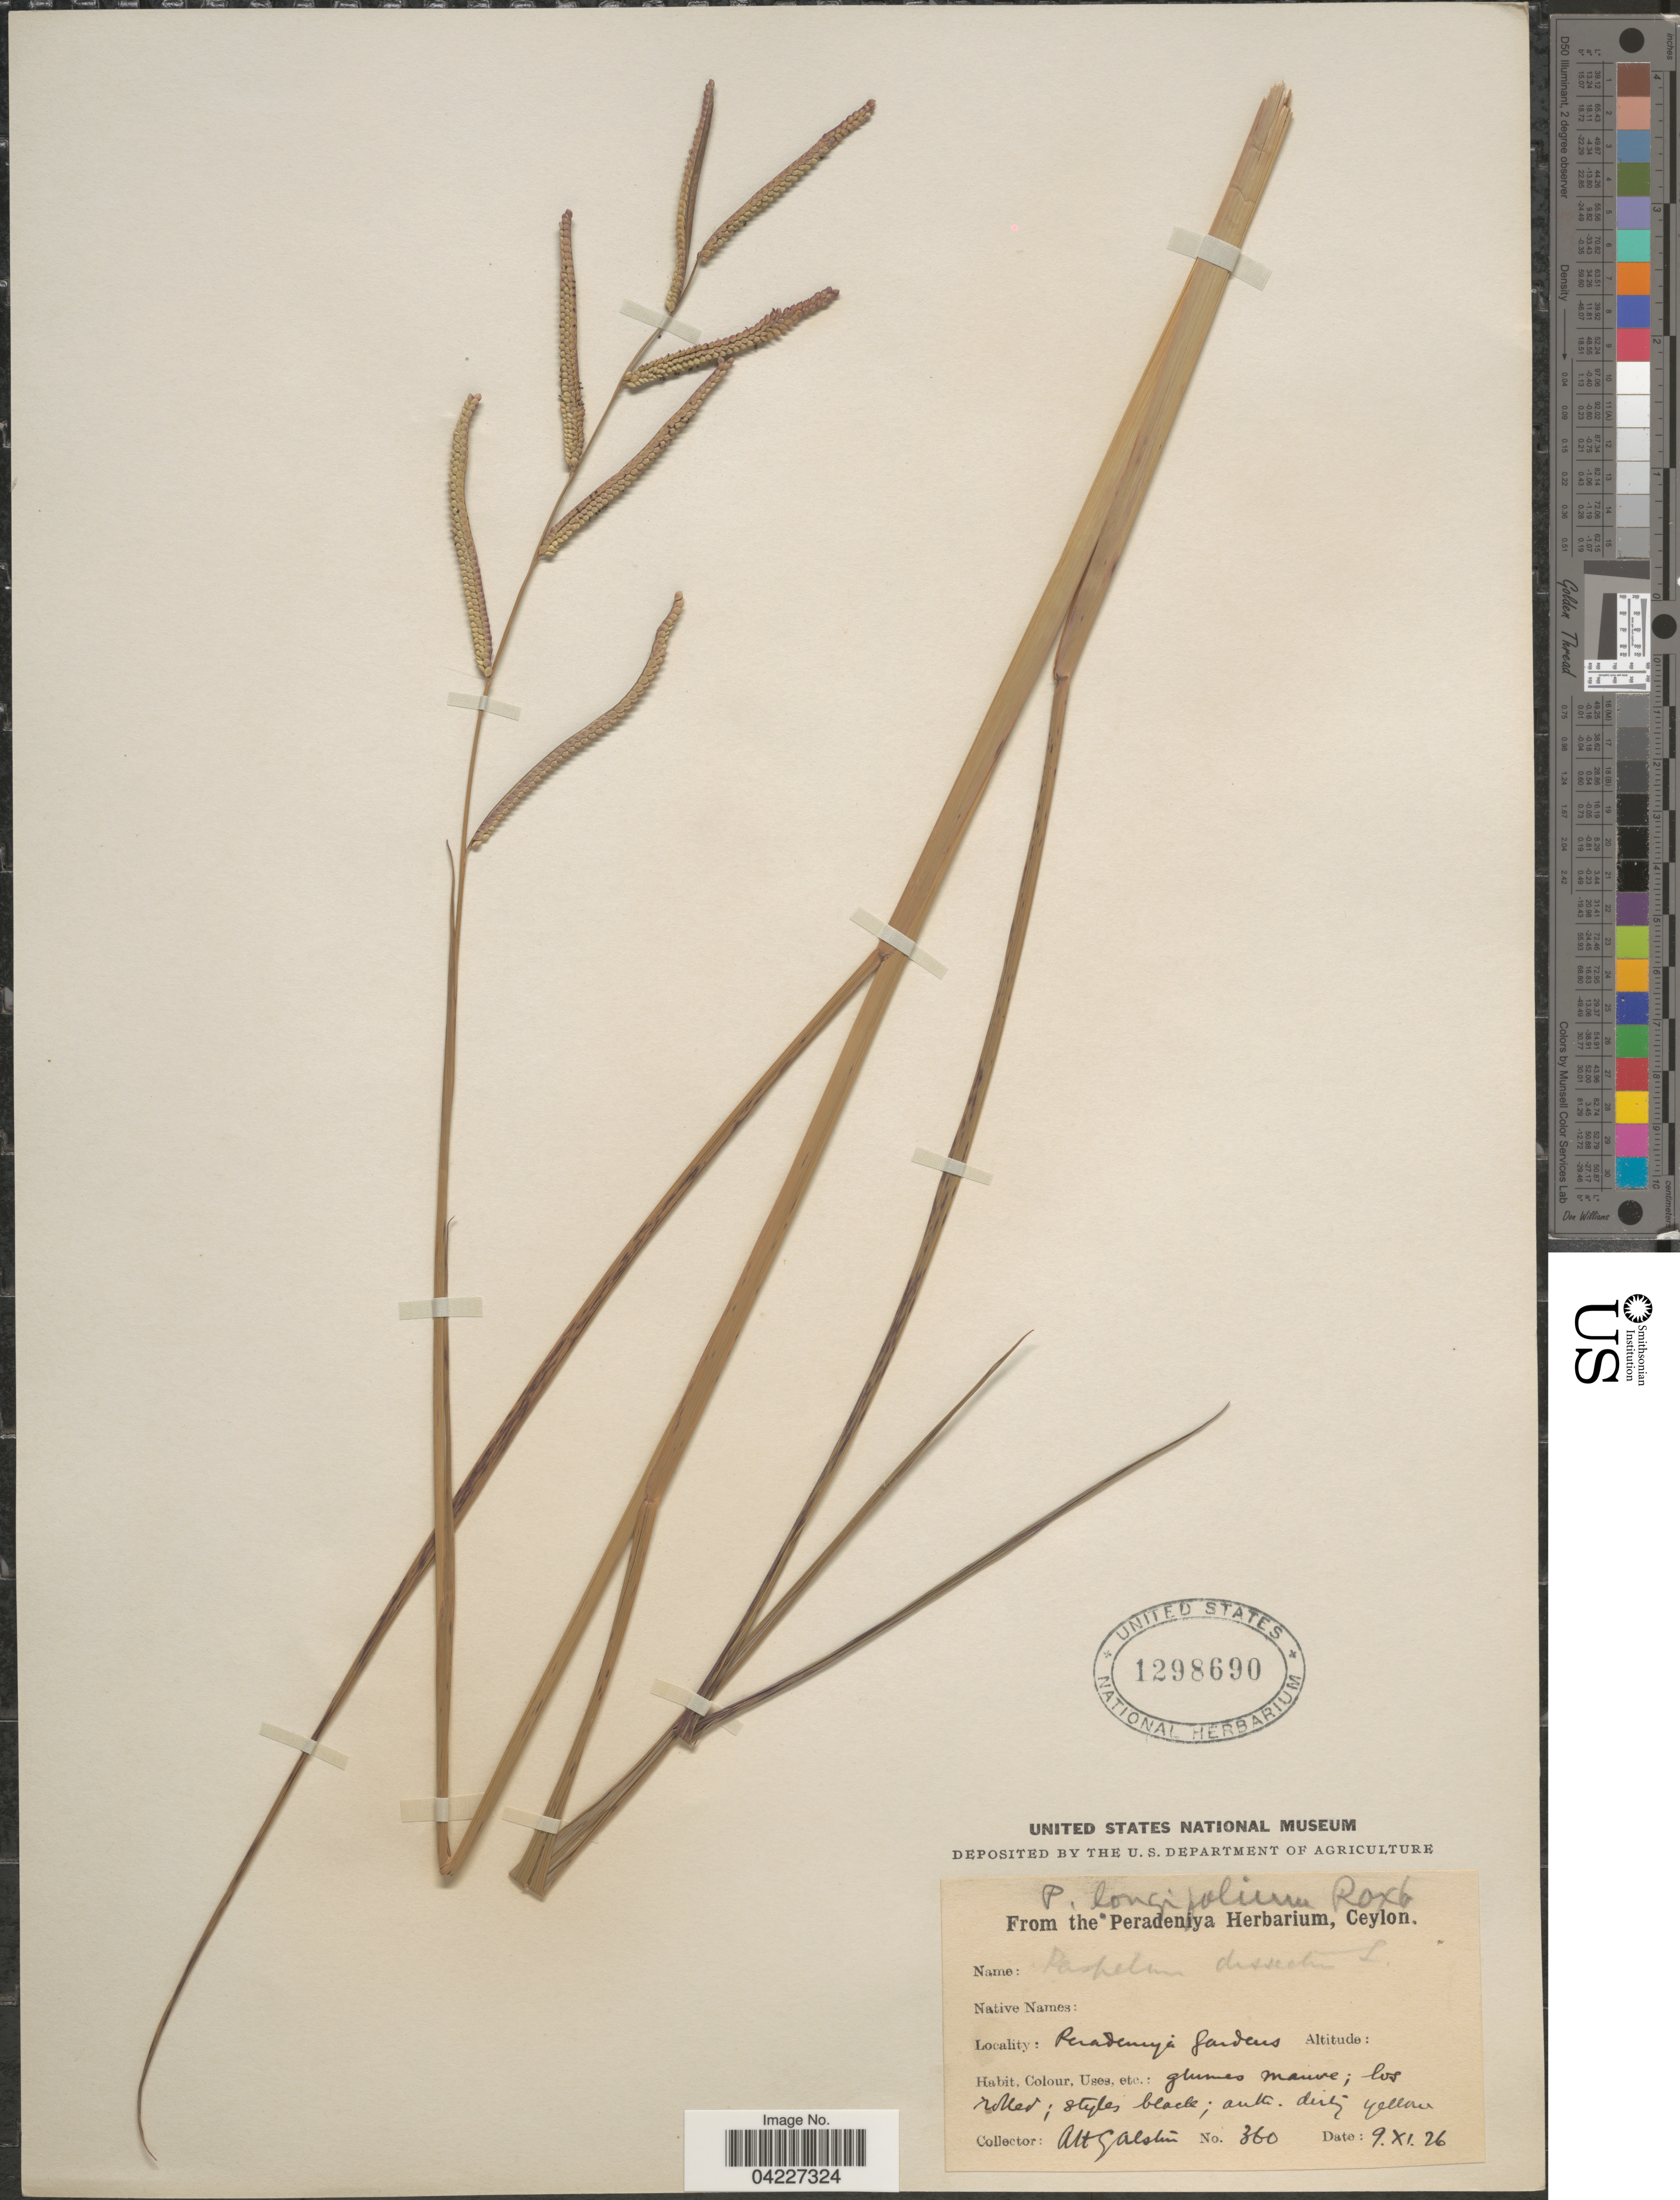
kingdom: Plantae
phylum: Tracheophyta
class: Liliopsida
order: Poales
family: Poaceae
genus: Paspalum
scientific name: Paspalum longifolium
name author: Roxb.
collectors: A. H. Alston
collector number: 360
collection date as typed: Transcribed d/m/y: 9/11/26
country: Sri Lanka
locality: Peradeniya Gardens.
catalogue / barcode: US 1298690